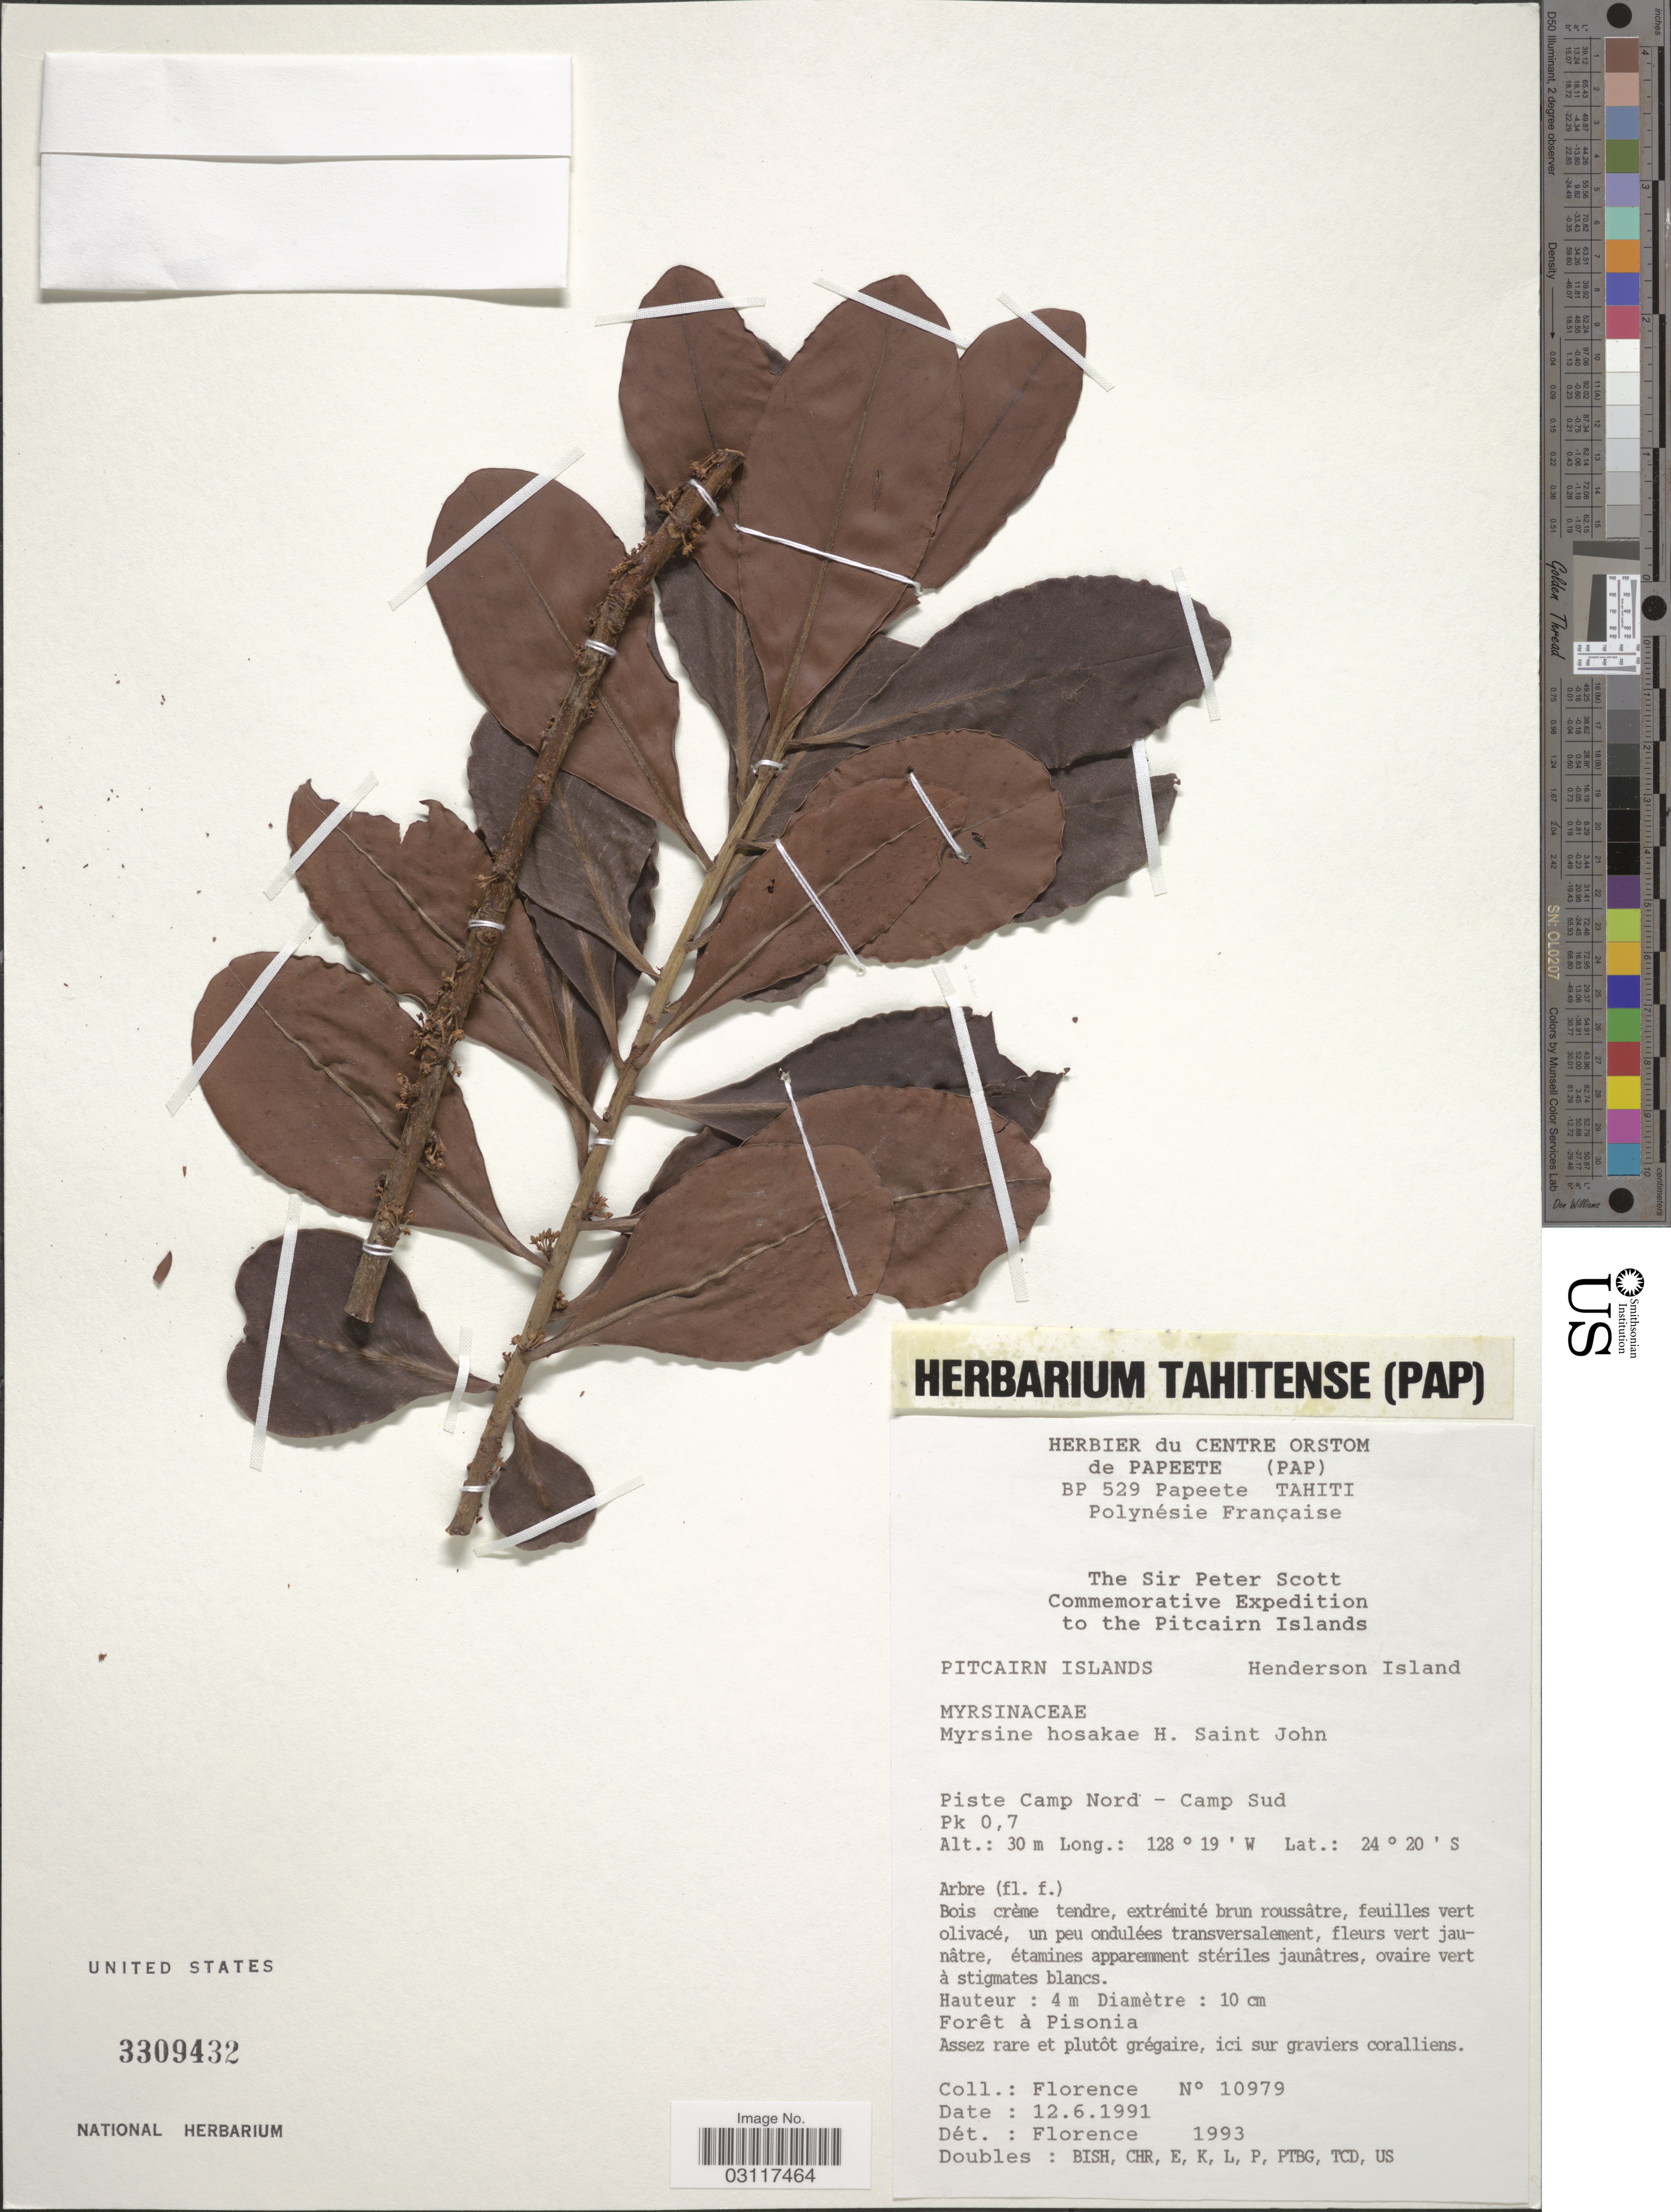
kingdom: Plantae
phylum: Tracheophyta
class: Magnoliopsida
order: Ericales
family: Primulaceae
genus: Myrsine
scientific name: Myrsine hosakae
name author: H. St. John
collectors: -. Florence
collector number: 10979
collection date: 1991-06-12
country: Pitcairn Islands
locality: Pitcairn Islands, Henderson Island, Piste Camp Nord - Camp Sud, Pk 0,7.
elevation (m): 30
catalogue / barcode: US 3309432